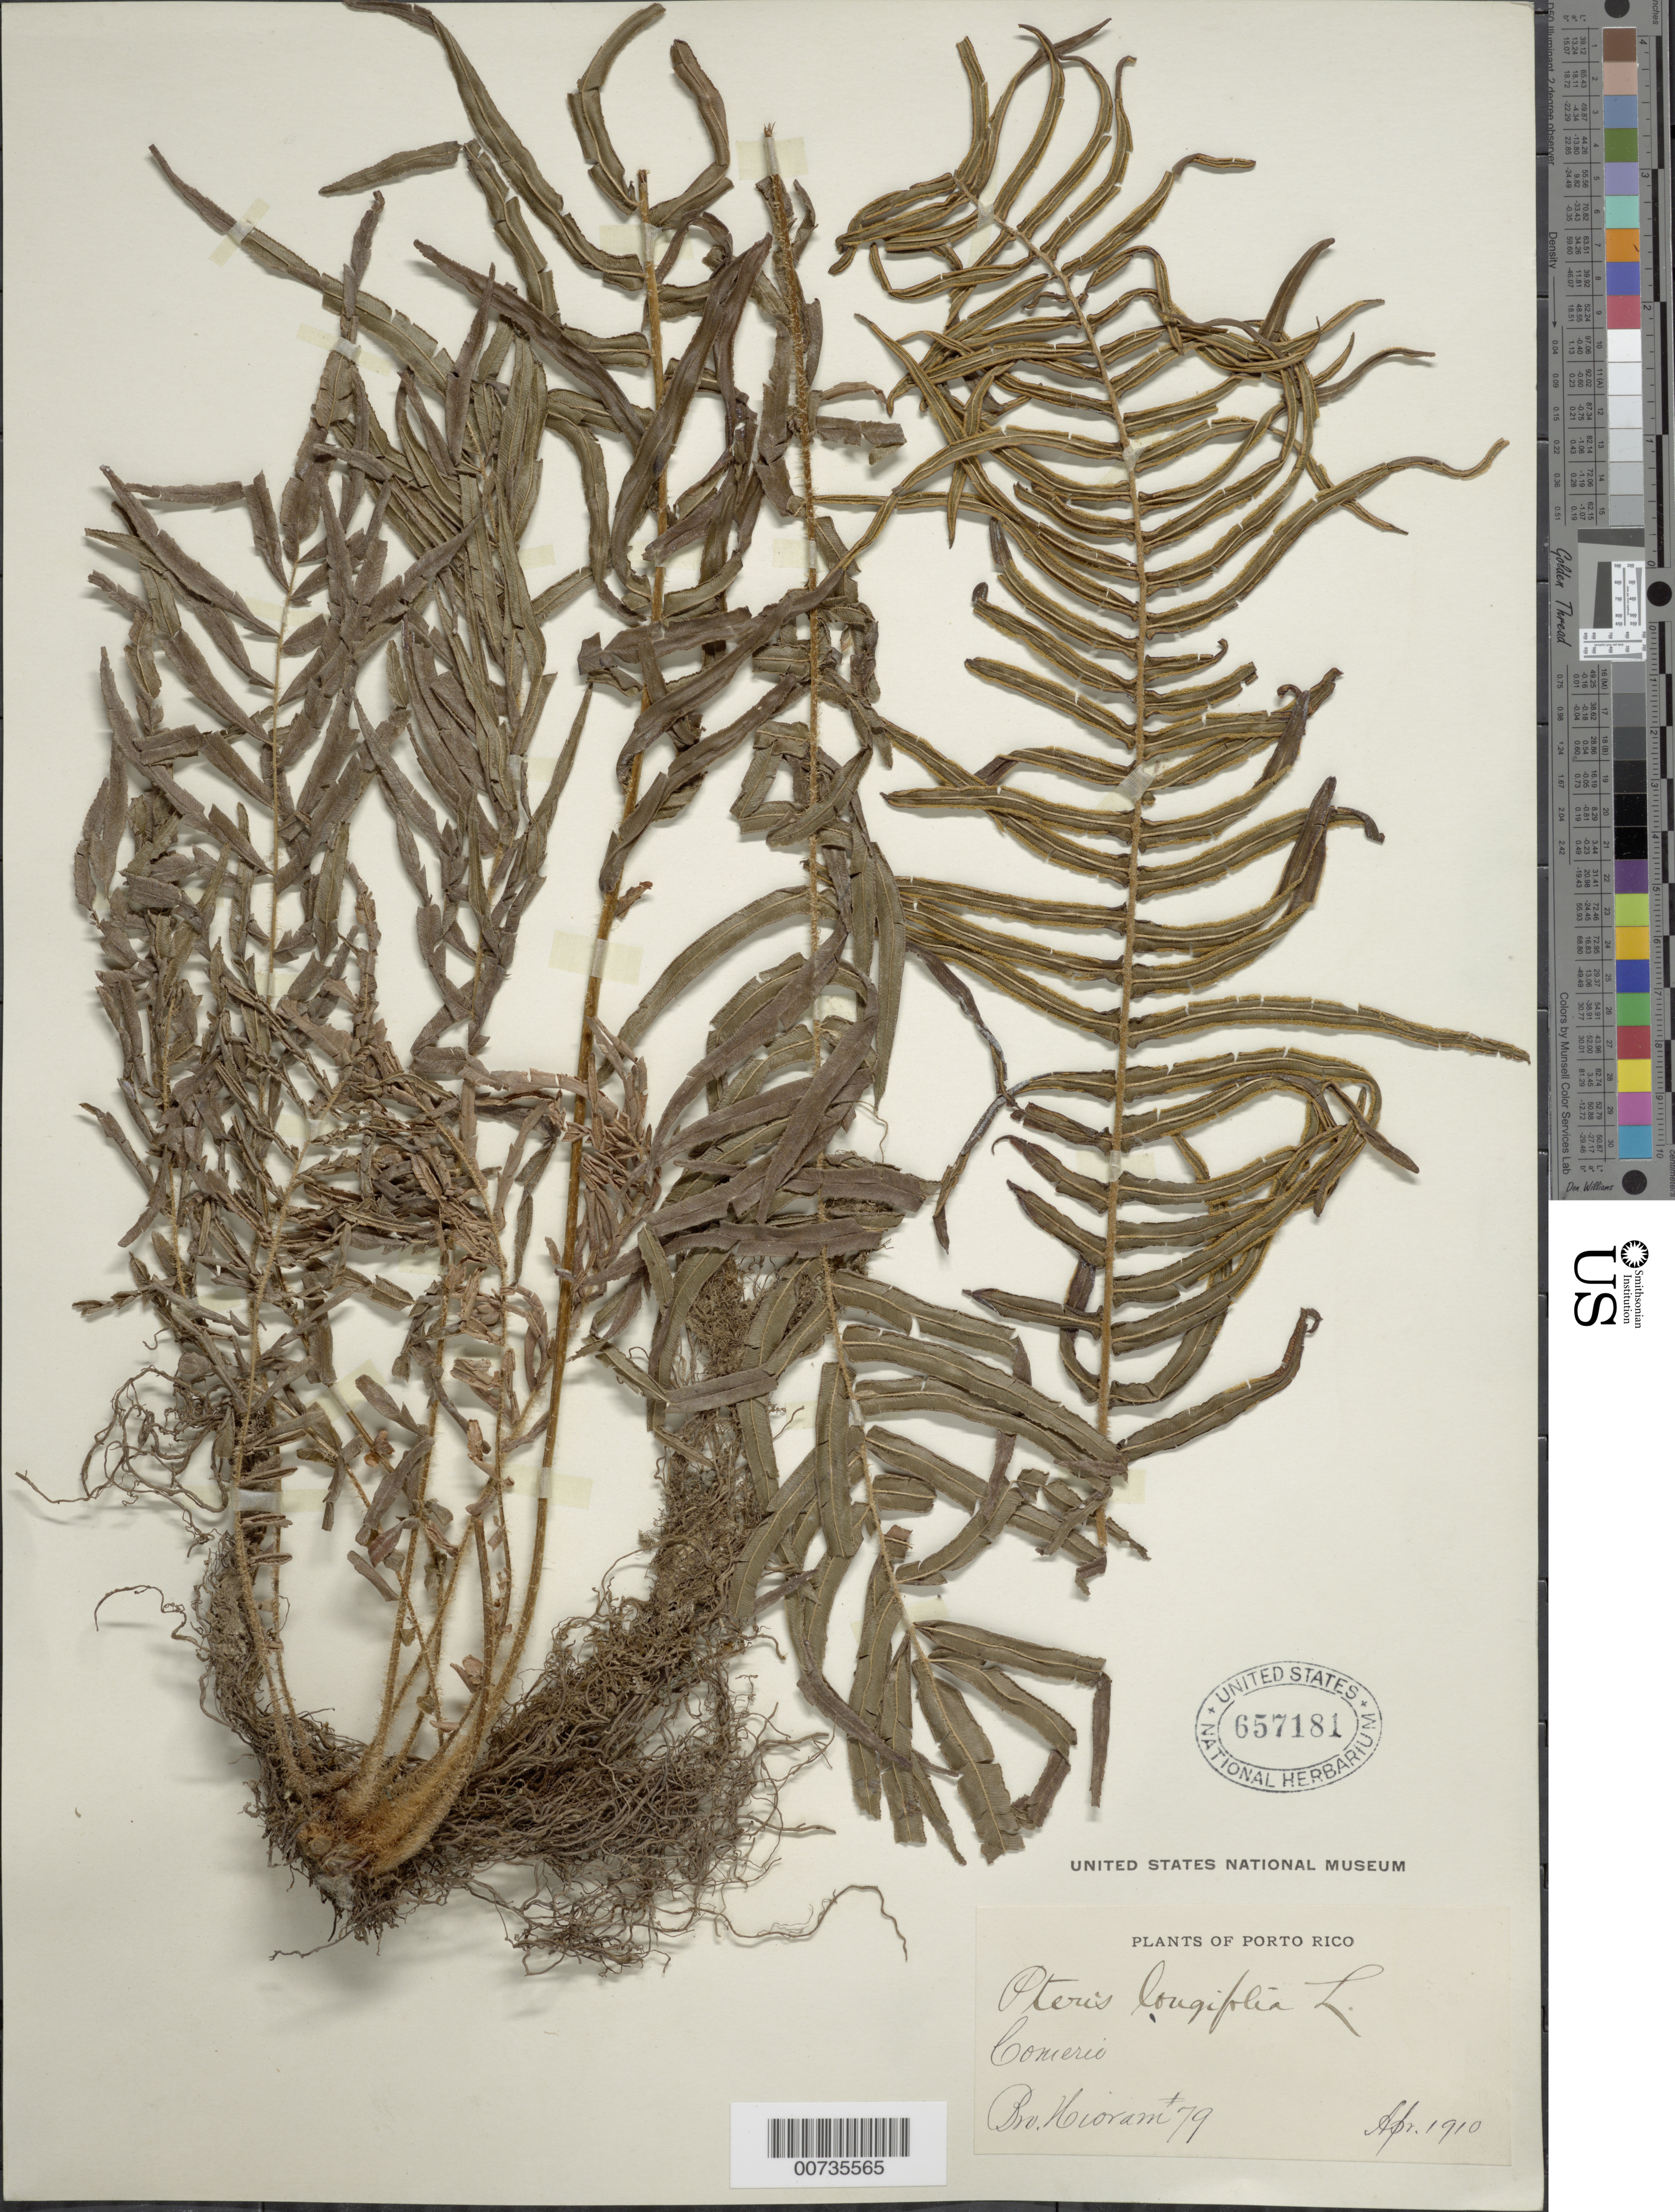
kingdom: Plantae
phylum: Tracheophyta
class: Polypodiopsida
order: Polypodiales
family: Pteridaceae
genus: Pteris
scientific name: Pteris longifolia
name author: L.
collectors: Bro. Hioram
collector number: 79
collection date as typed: Apr 1910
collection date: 1910-04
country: Puerto Rico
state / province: Comerio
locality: Comerio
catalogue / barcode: US 657181